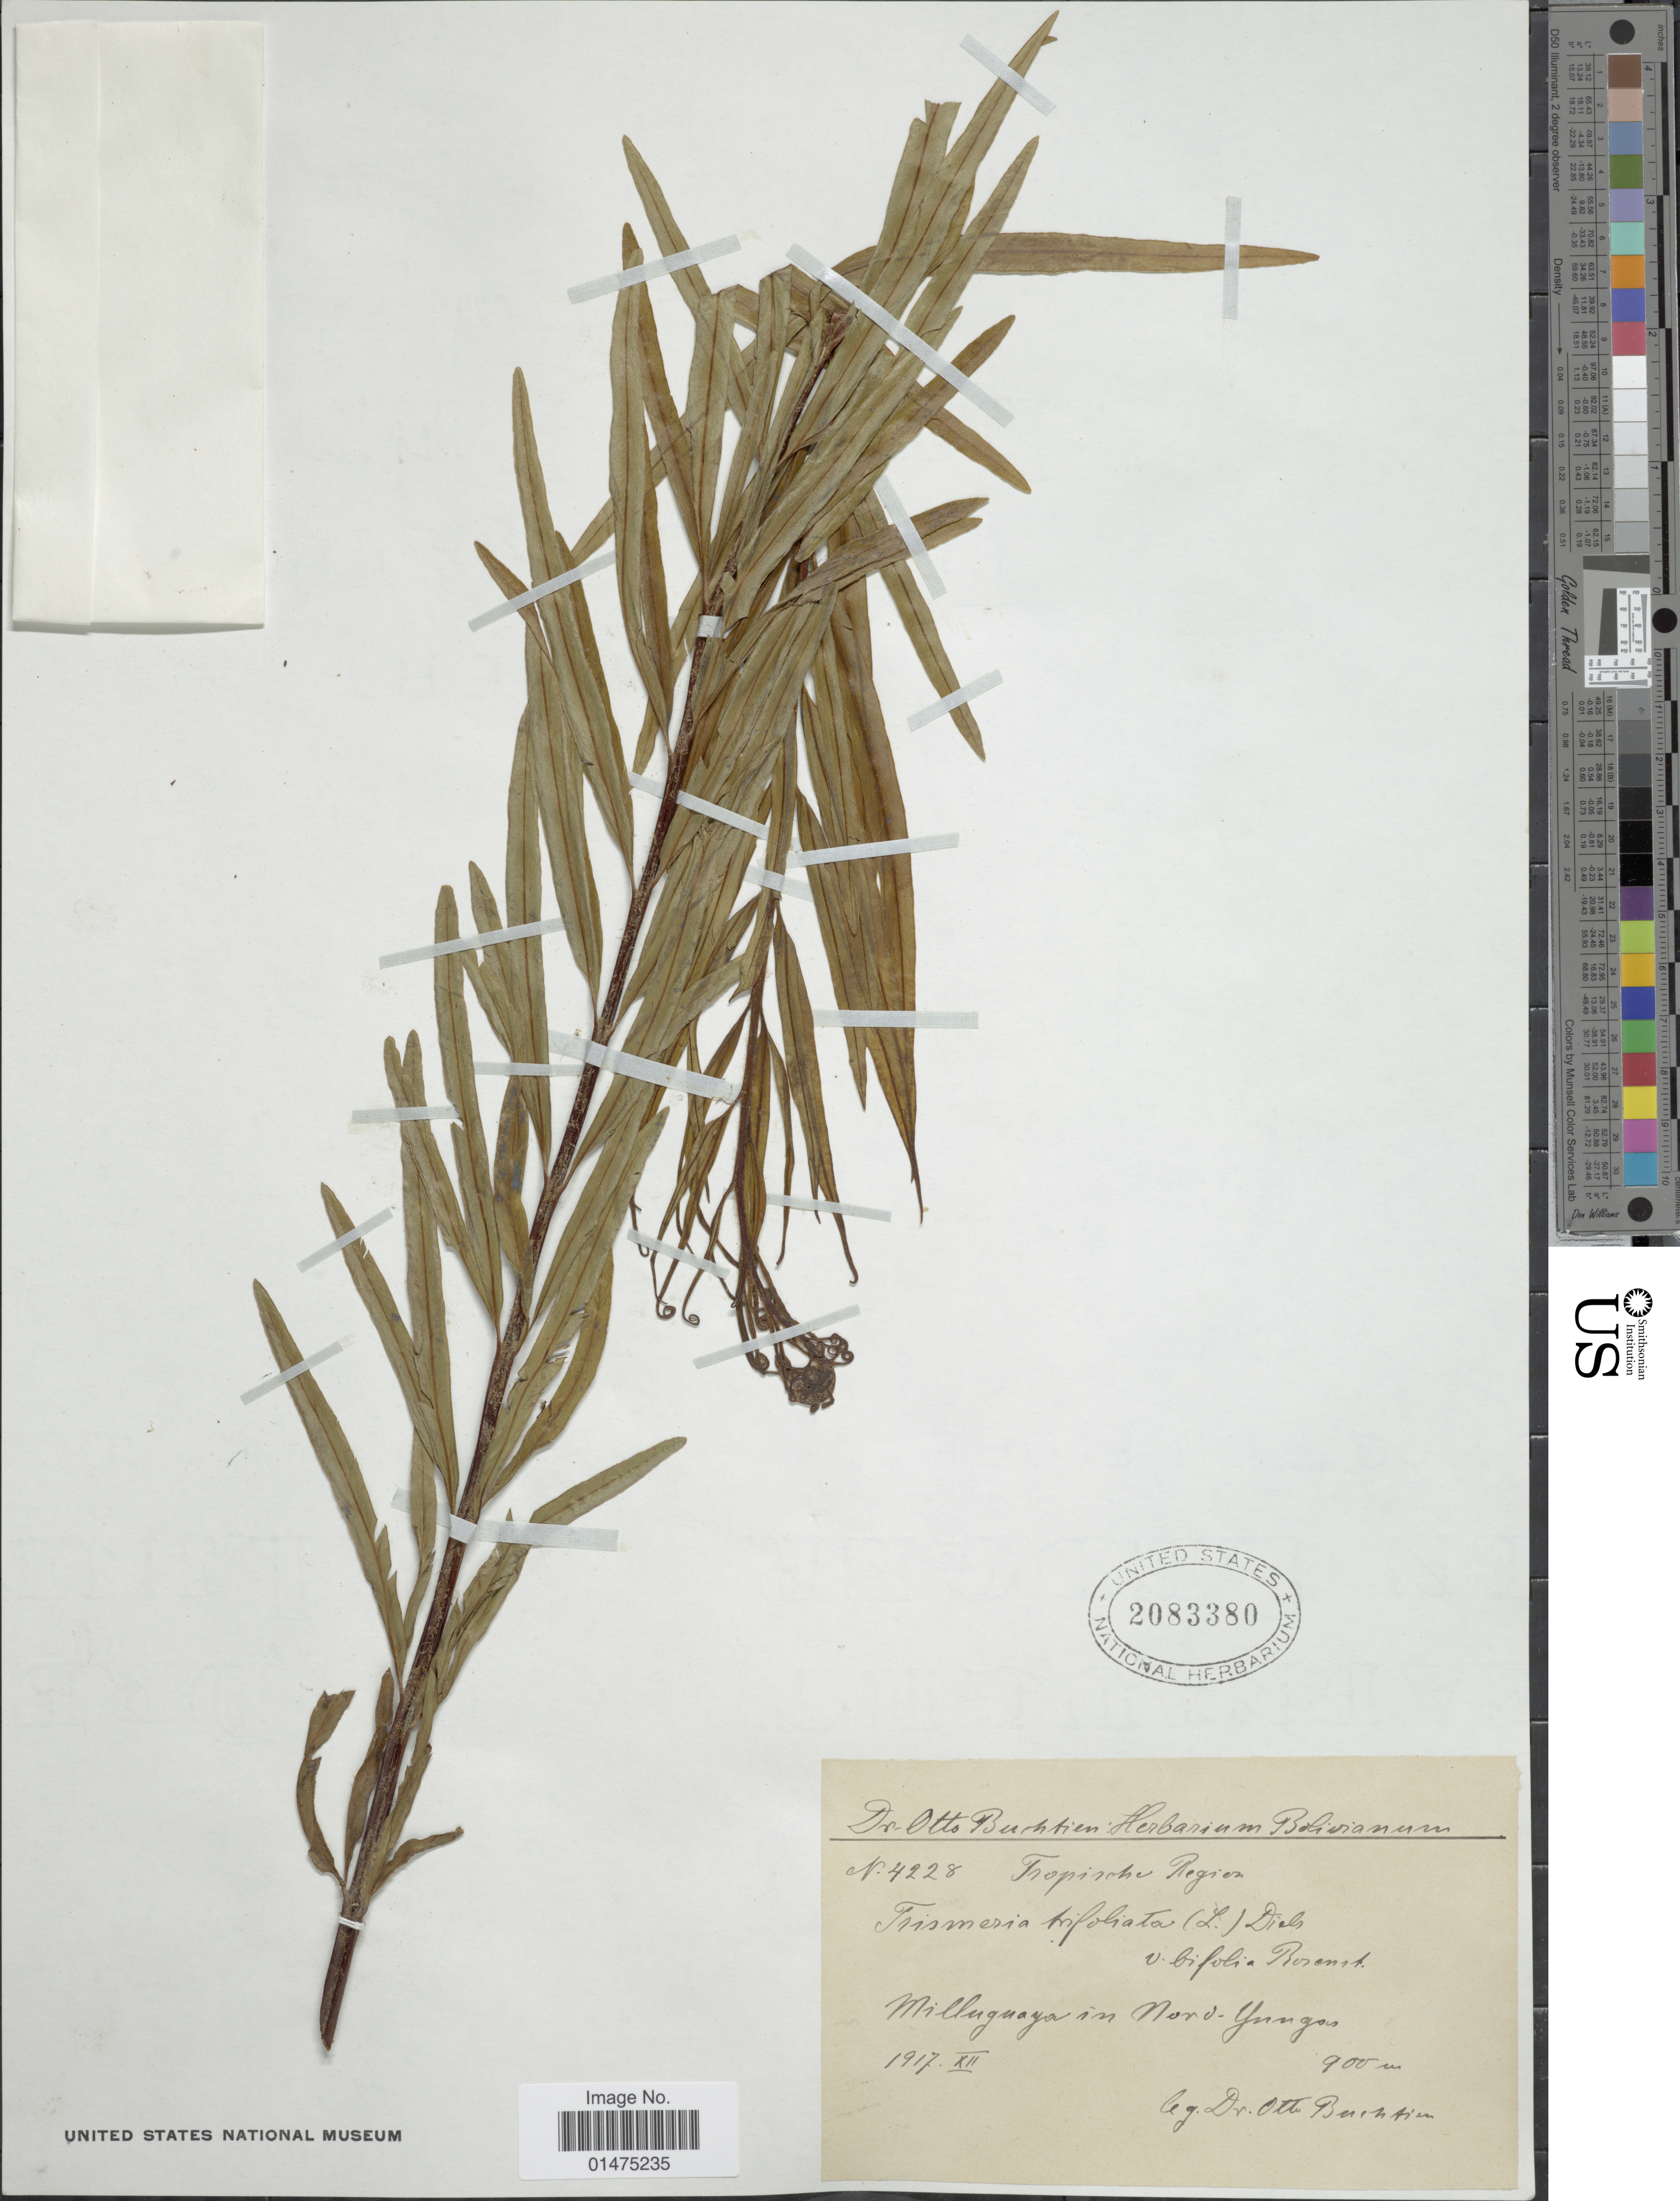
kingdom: Plantae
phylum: Tracheophyta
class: Polypodiopsida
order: Polypodiales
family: Pteridaceae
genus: Pityrogramma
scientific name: Pityrogramma trifoliata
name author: (L.) R.M. Tryon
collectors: O. Buchtien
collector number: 4228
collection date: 1917-12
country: Bolivia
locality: Millugayan in Nord Yungas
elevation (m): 400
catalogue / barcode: US 2083380